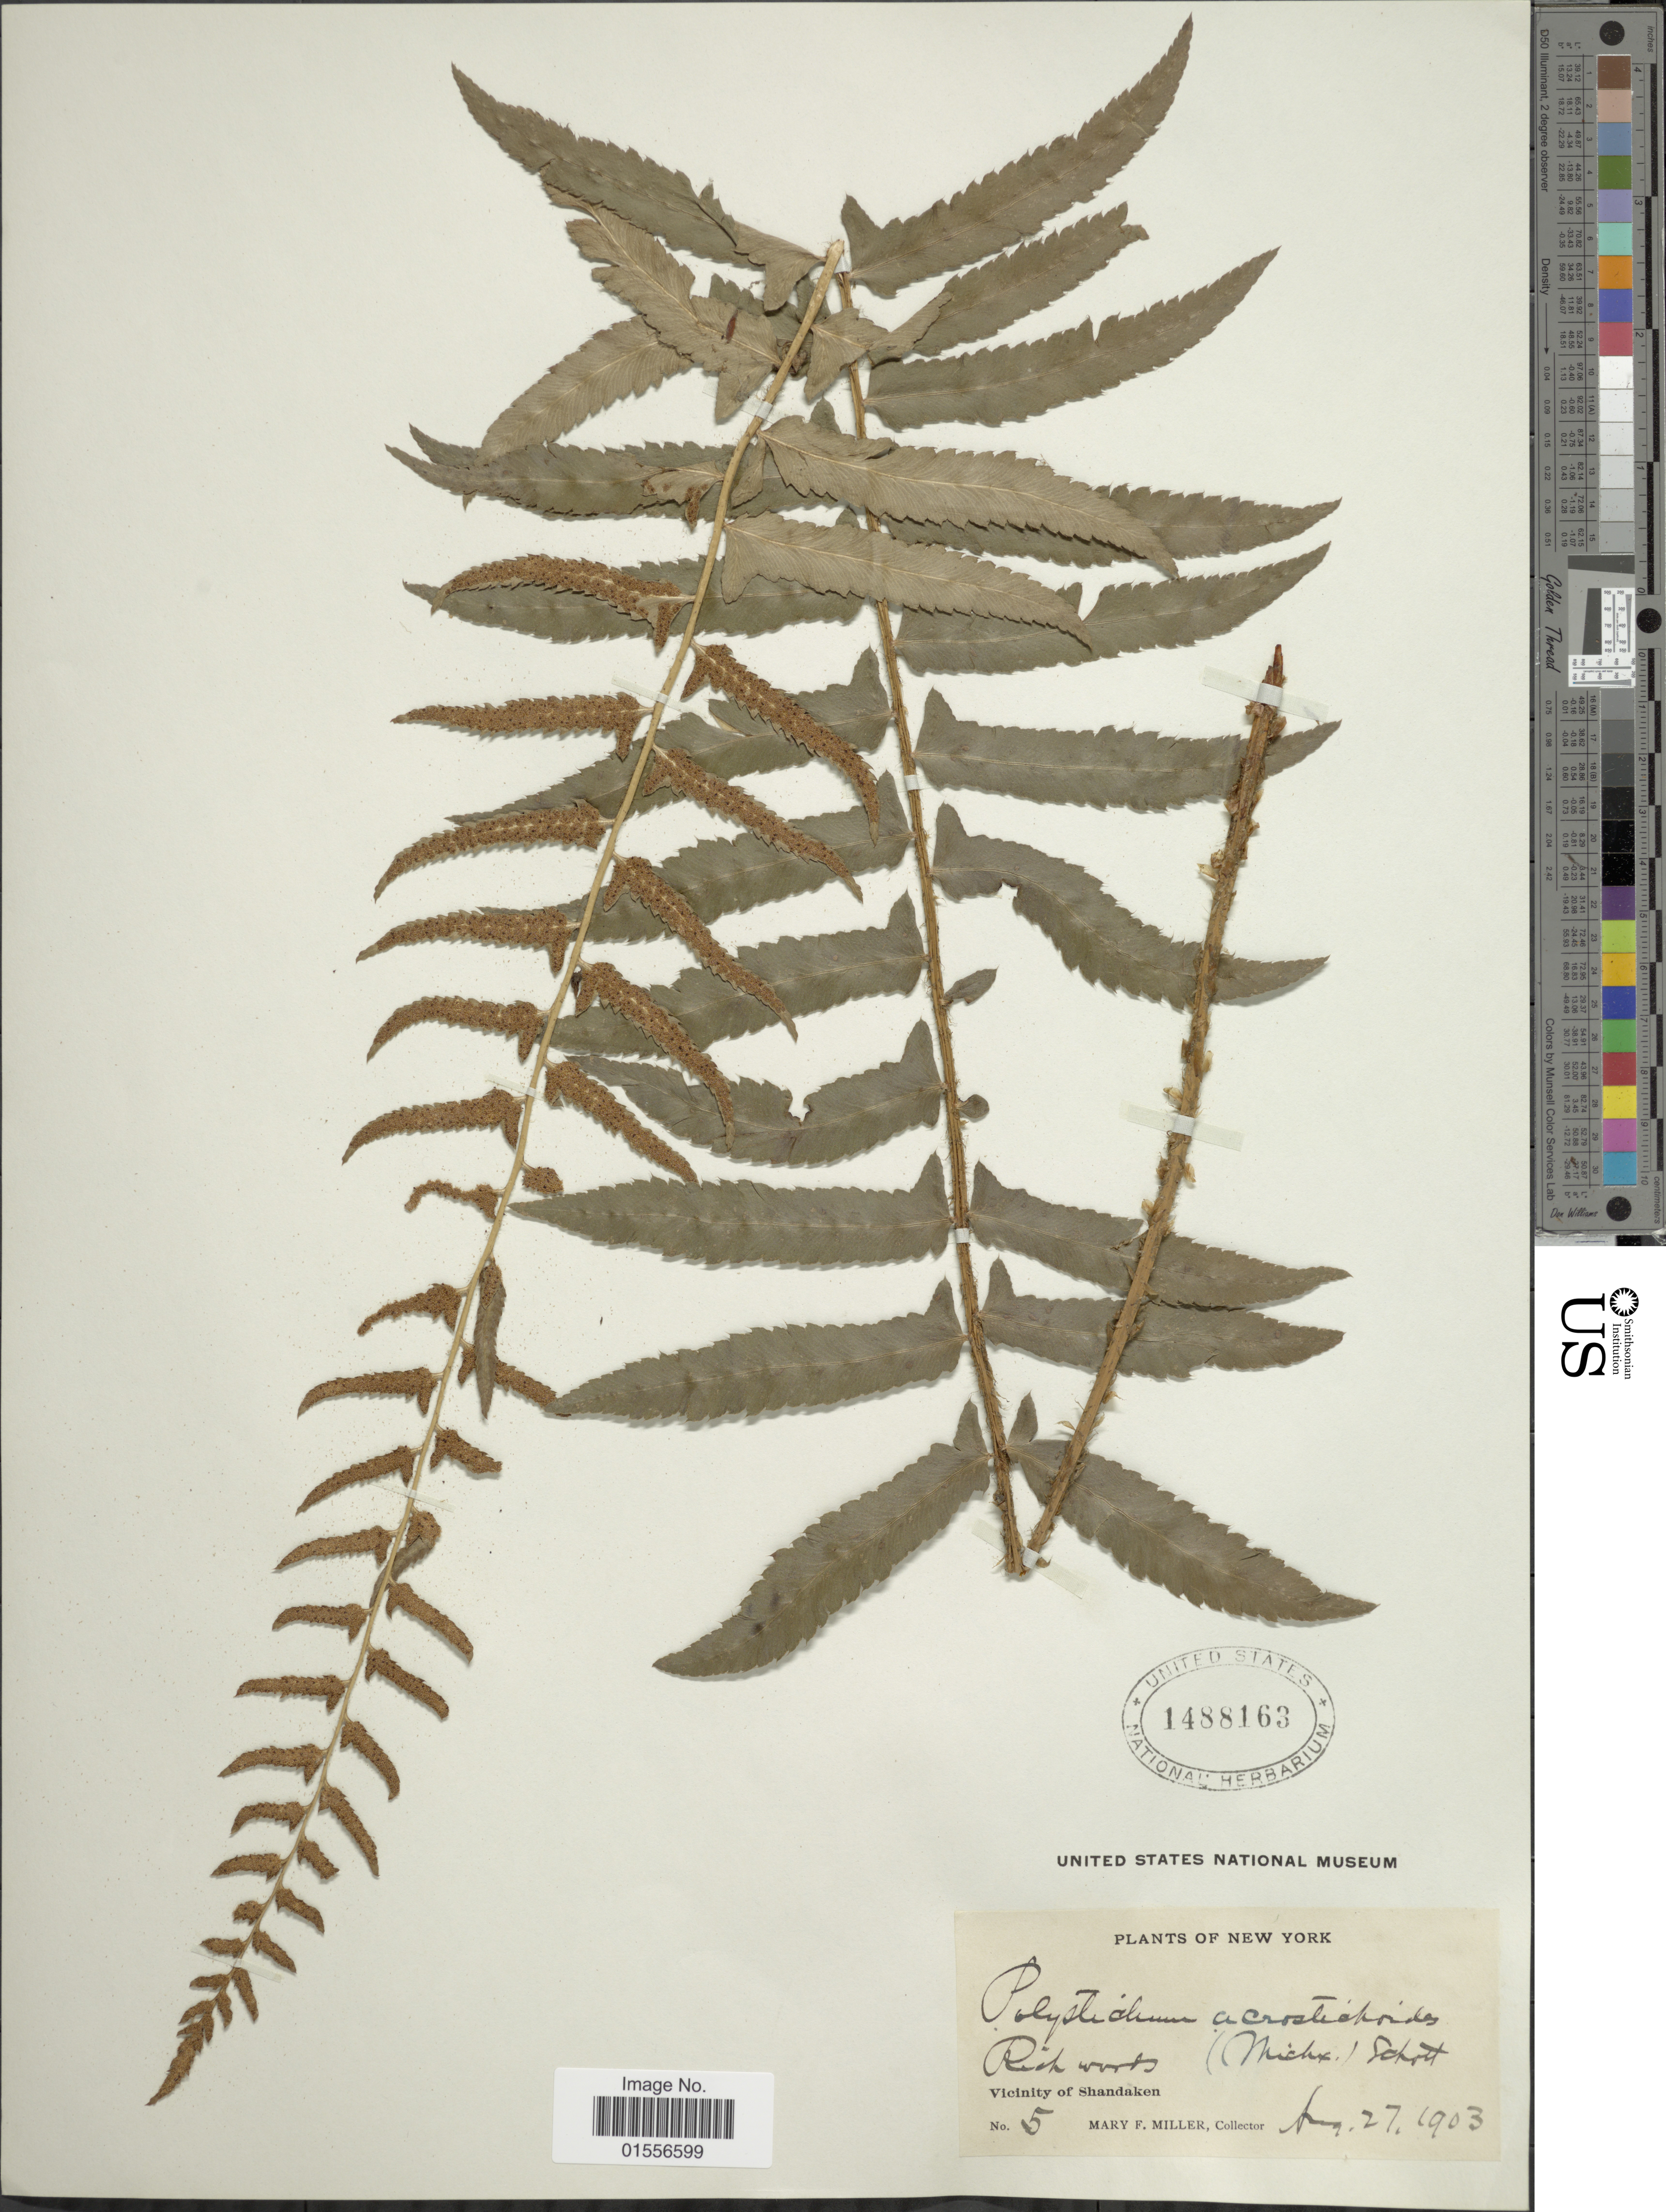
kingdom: Plantae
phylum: Tracheophyta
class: Polypodiopsida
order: Polypodiales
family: Dryopteridaceae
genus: Polystichum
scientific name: Polystichum acrostichoides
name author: (Michx.) Schott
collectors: M. F. Miller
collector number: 5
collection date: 1903-08-27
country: United States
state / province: New York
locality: Vicinity of Shankdaken.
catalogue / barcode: US 1488163